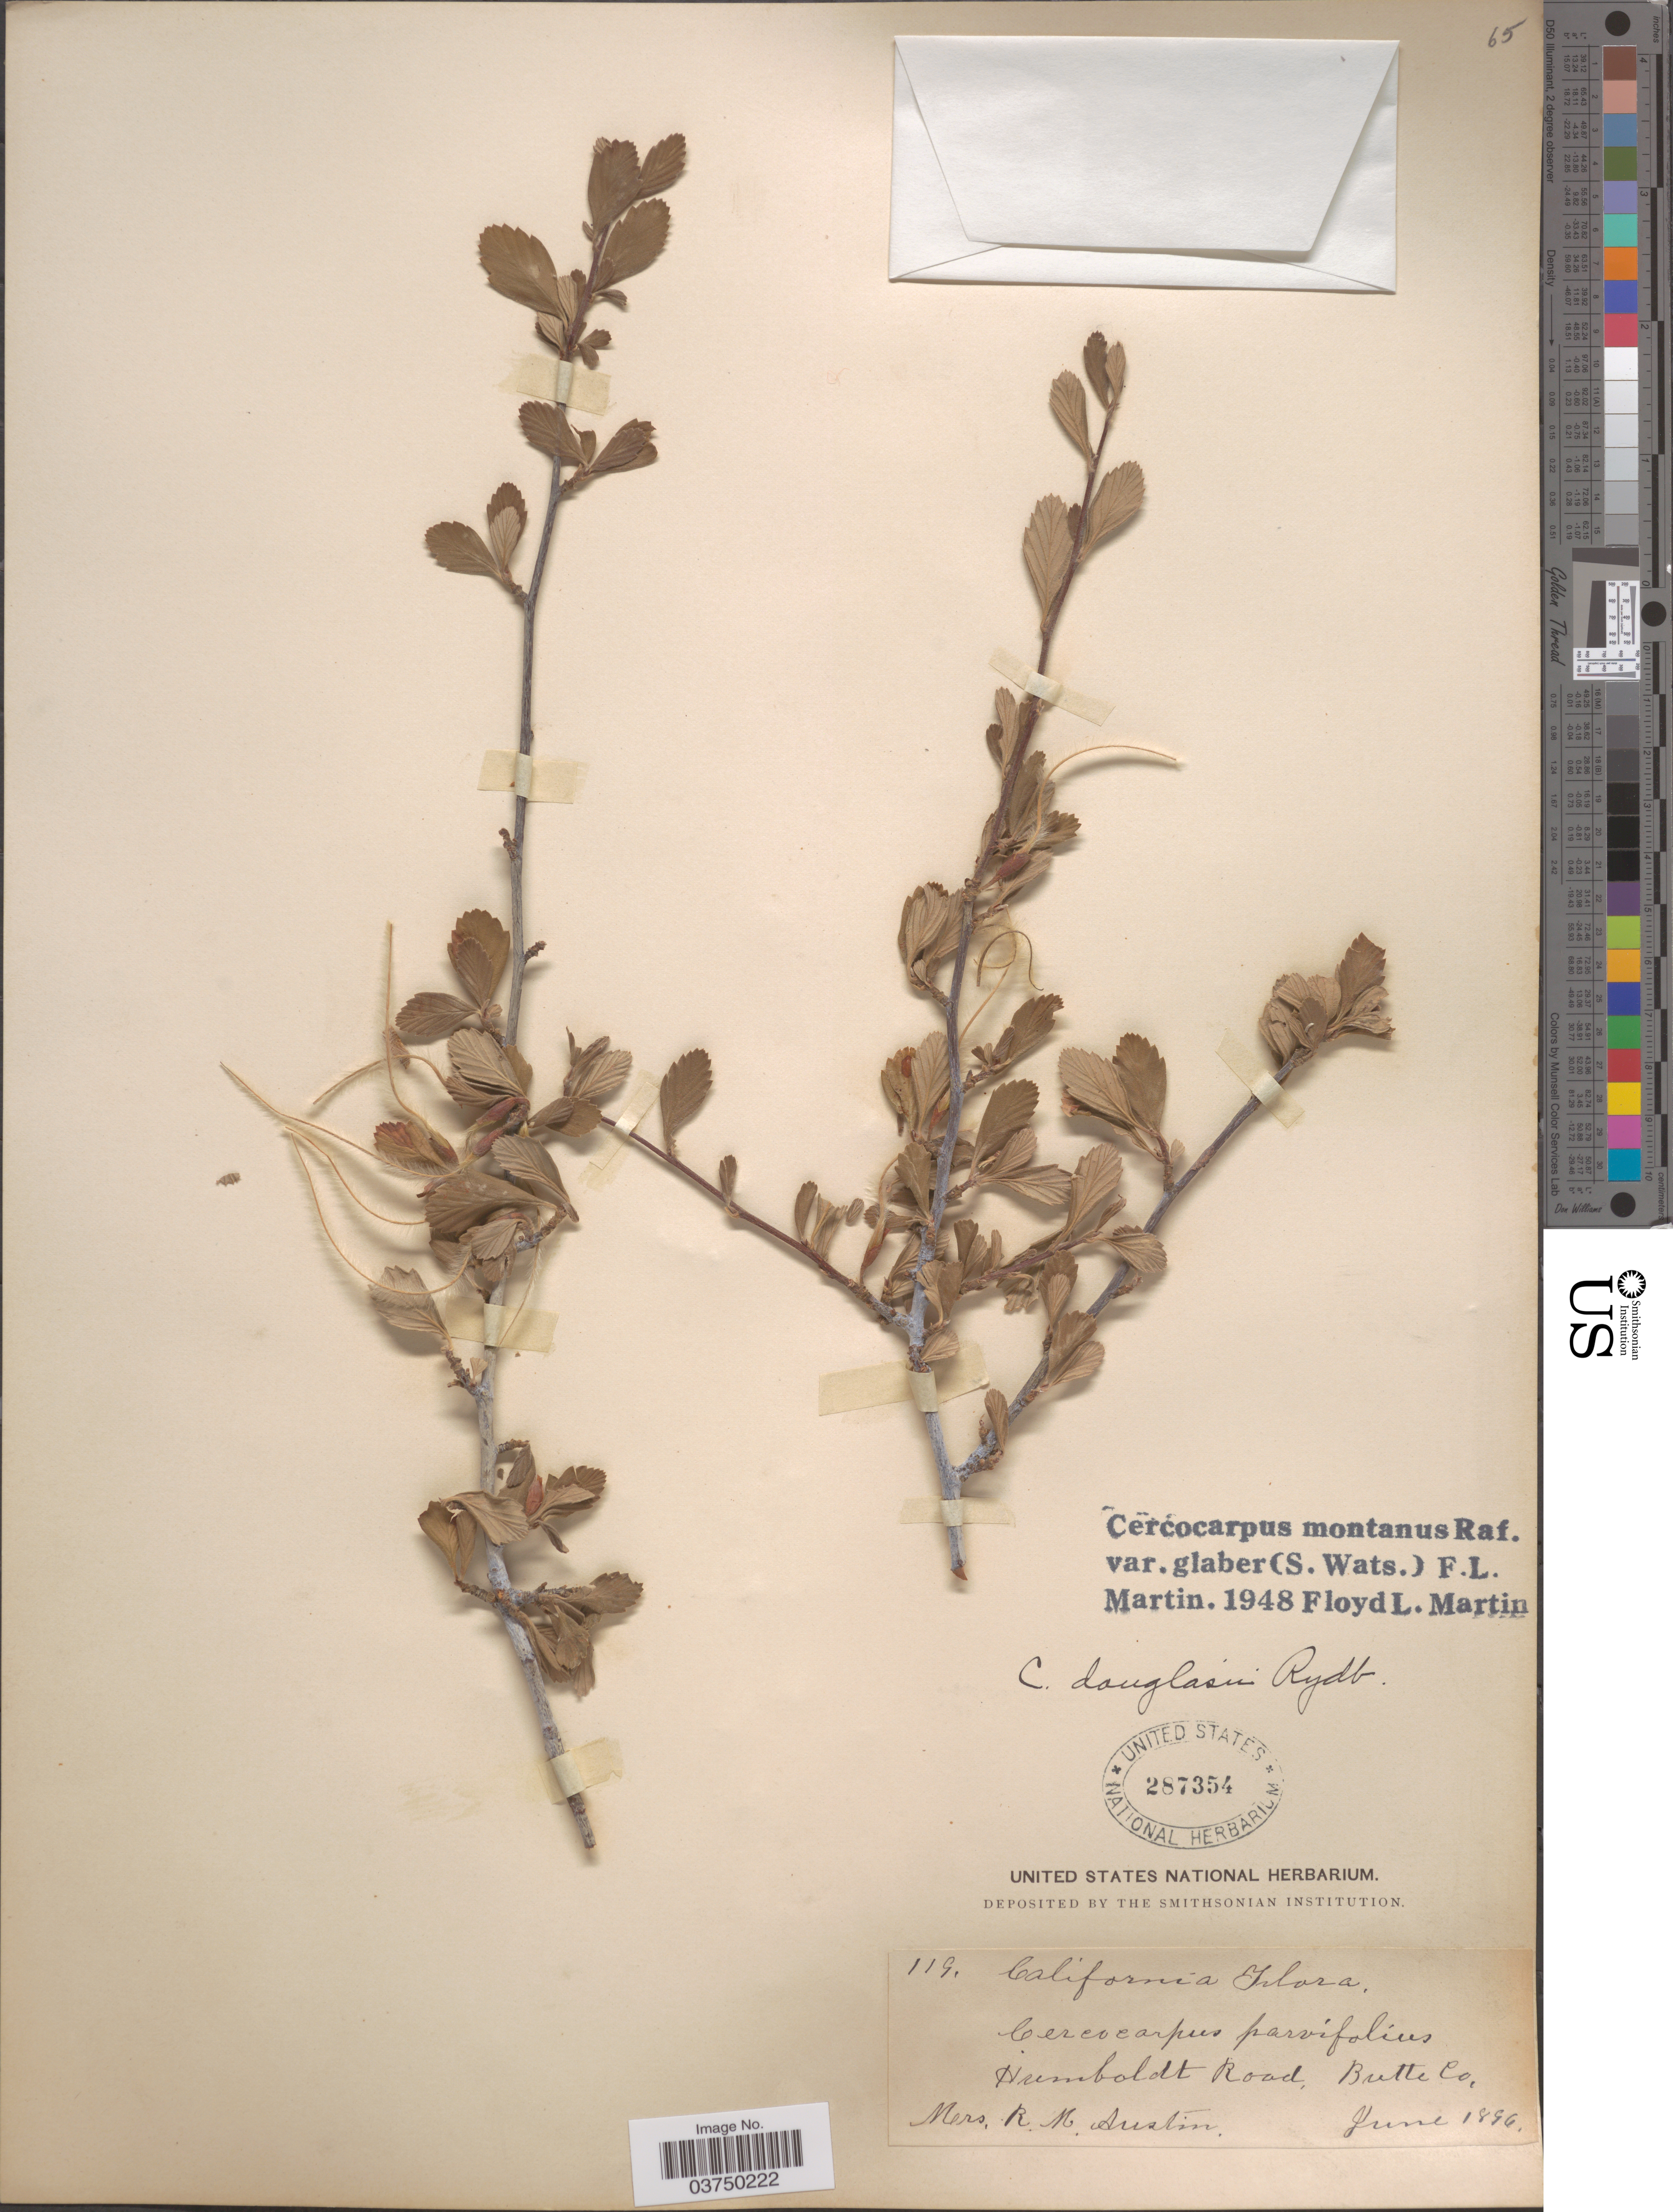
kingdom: Plantae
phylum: Tracheophyta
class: Magnoliopsida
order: Rosales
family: Rosaceae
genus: Cercocarpus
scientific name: Cercocarpus montanus var. glaber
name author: (S. Watson) F.L. Martin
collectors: R. Austin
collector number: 119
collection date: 1896-06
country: United States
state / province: California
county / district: Butte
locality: Humboldt Road, Butte Co.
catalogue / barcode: US 287354